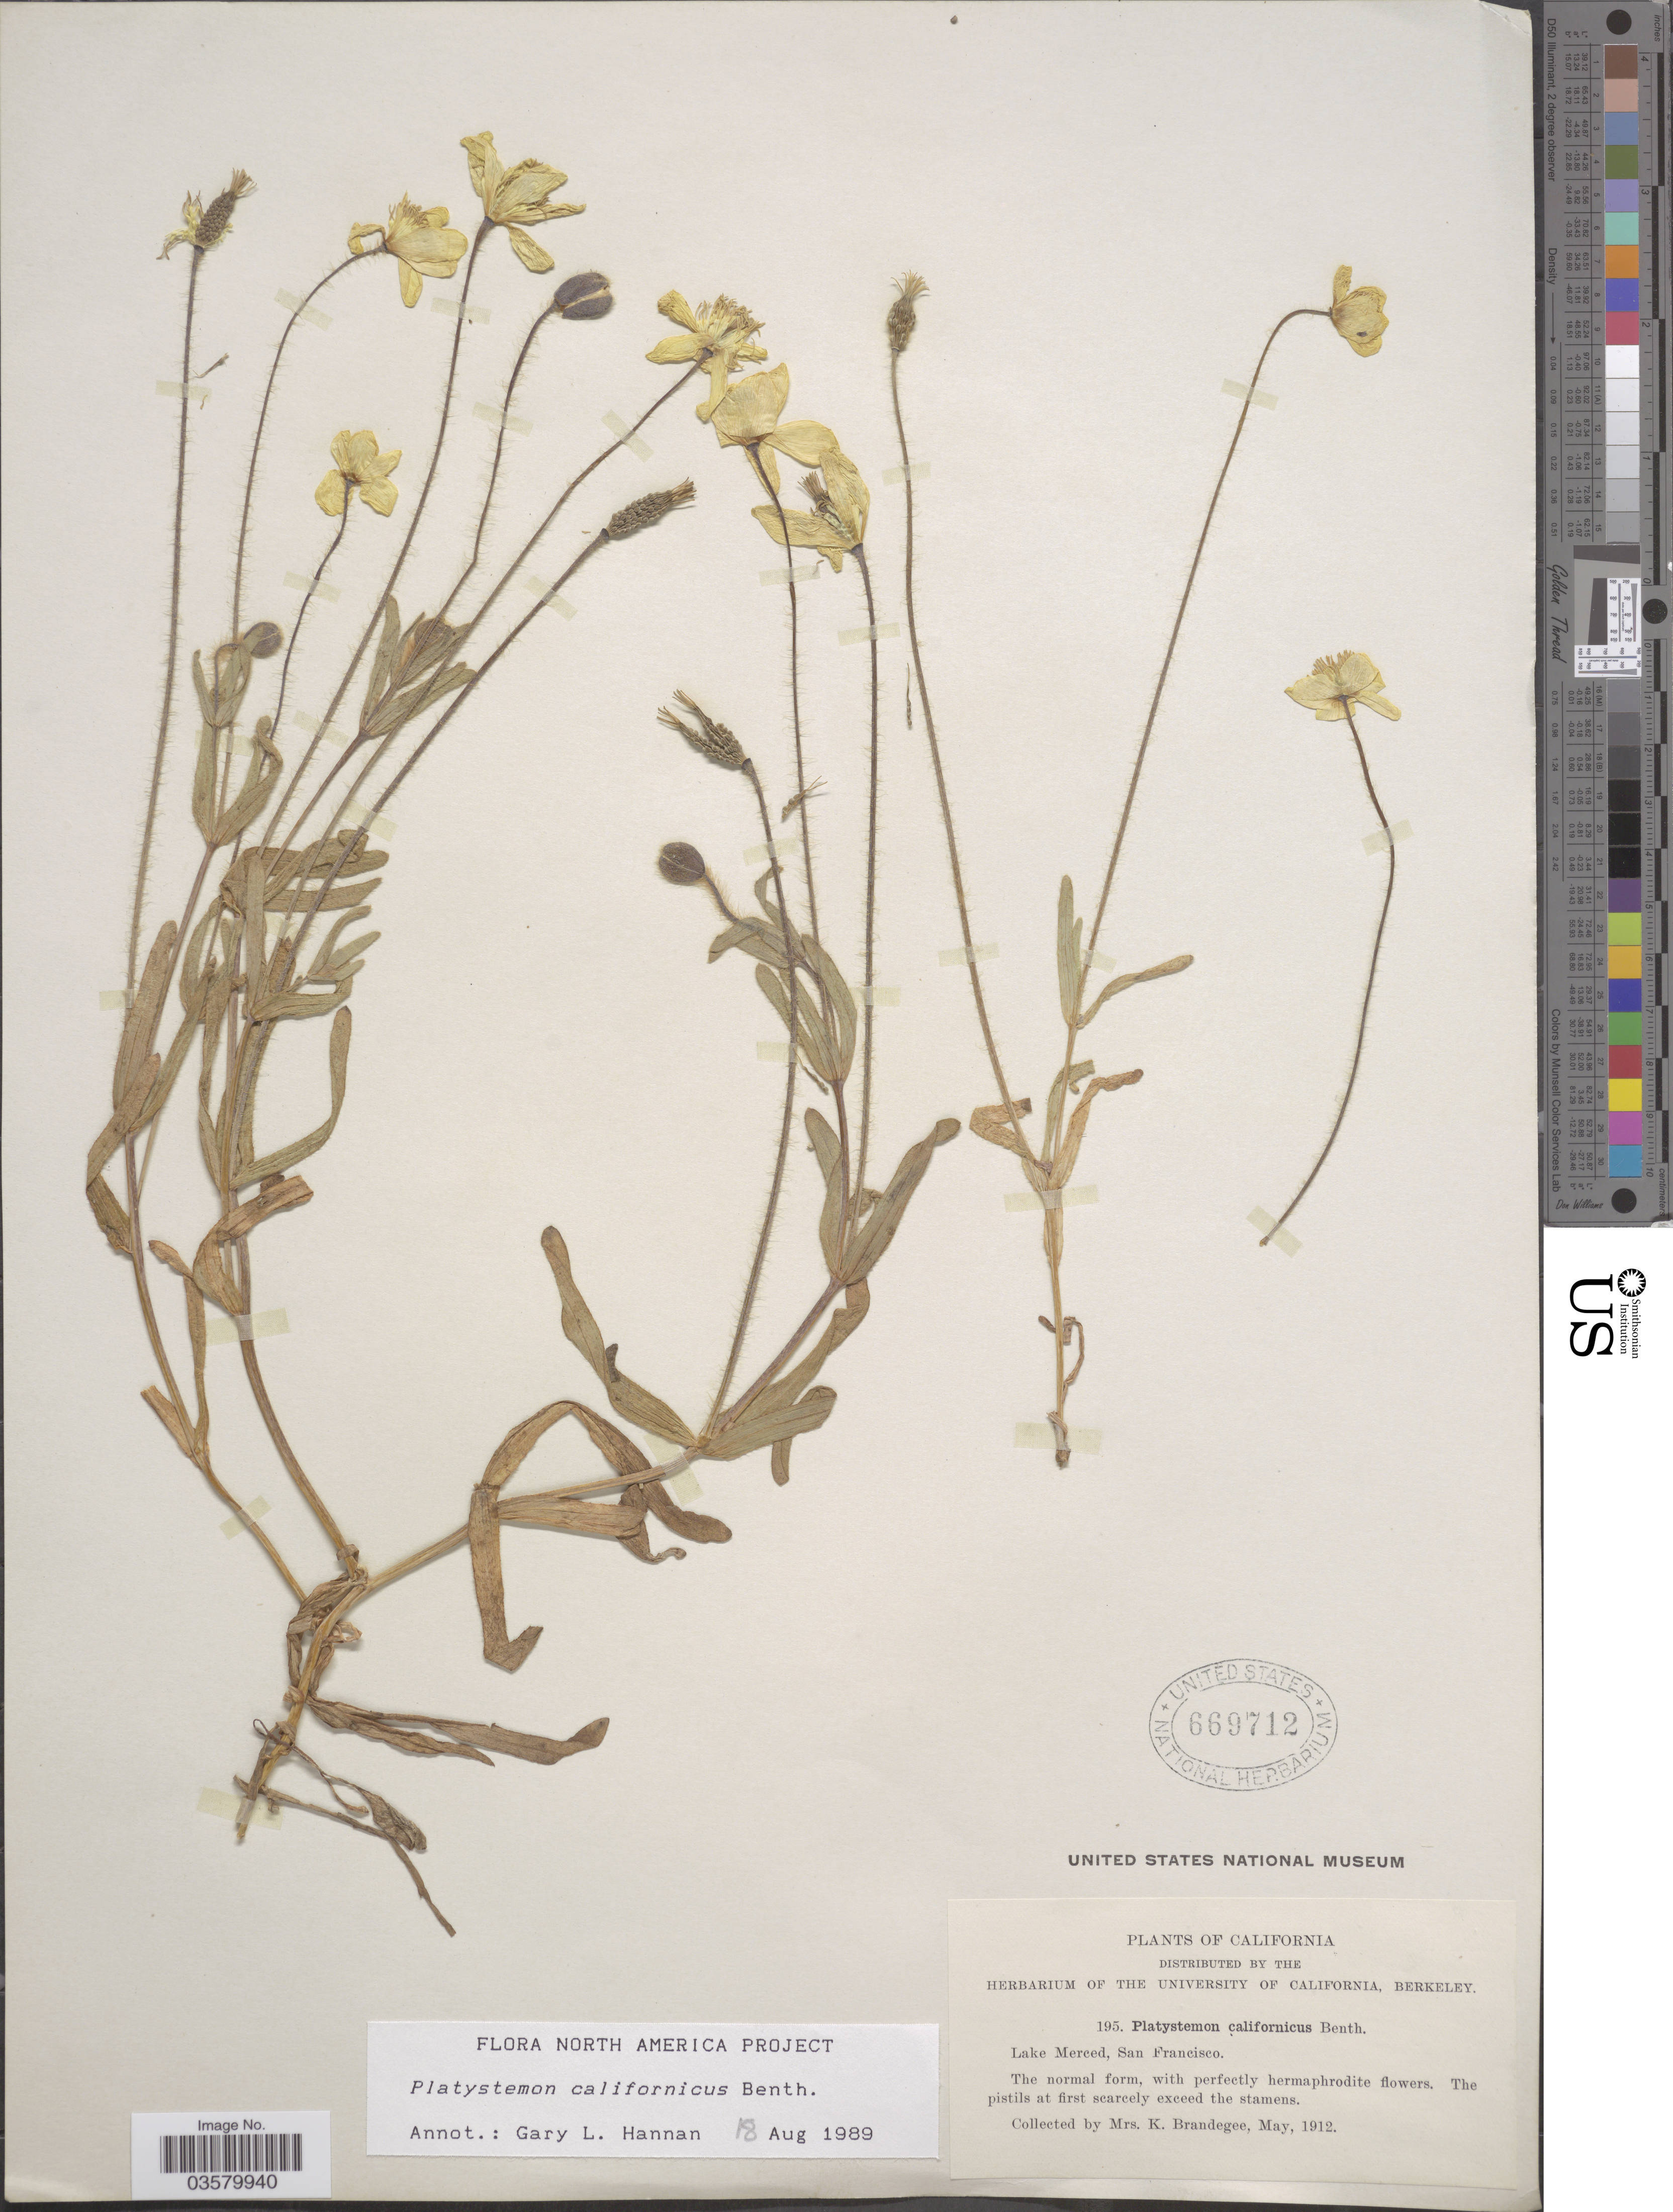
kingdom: Plantae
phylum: Tracheophyta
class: Magnoliopsida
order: Ranunculales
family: Papaveraceae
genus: Platystemon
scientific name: Platystemon californicus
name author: Benth.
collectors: K. Brandegee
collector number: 195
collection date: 1912-05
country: United States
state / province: California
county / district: San Francisco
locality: Lake Merced, San Francisco.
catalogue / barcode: US 669712